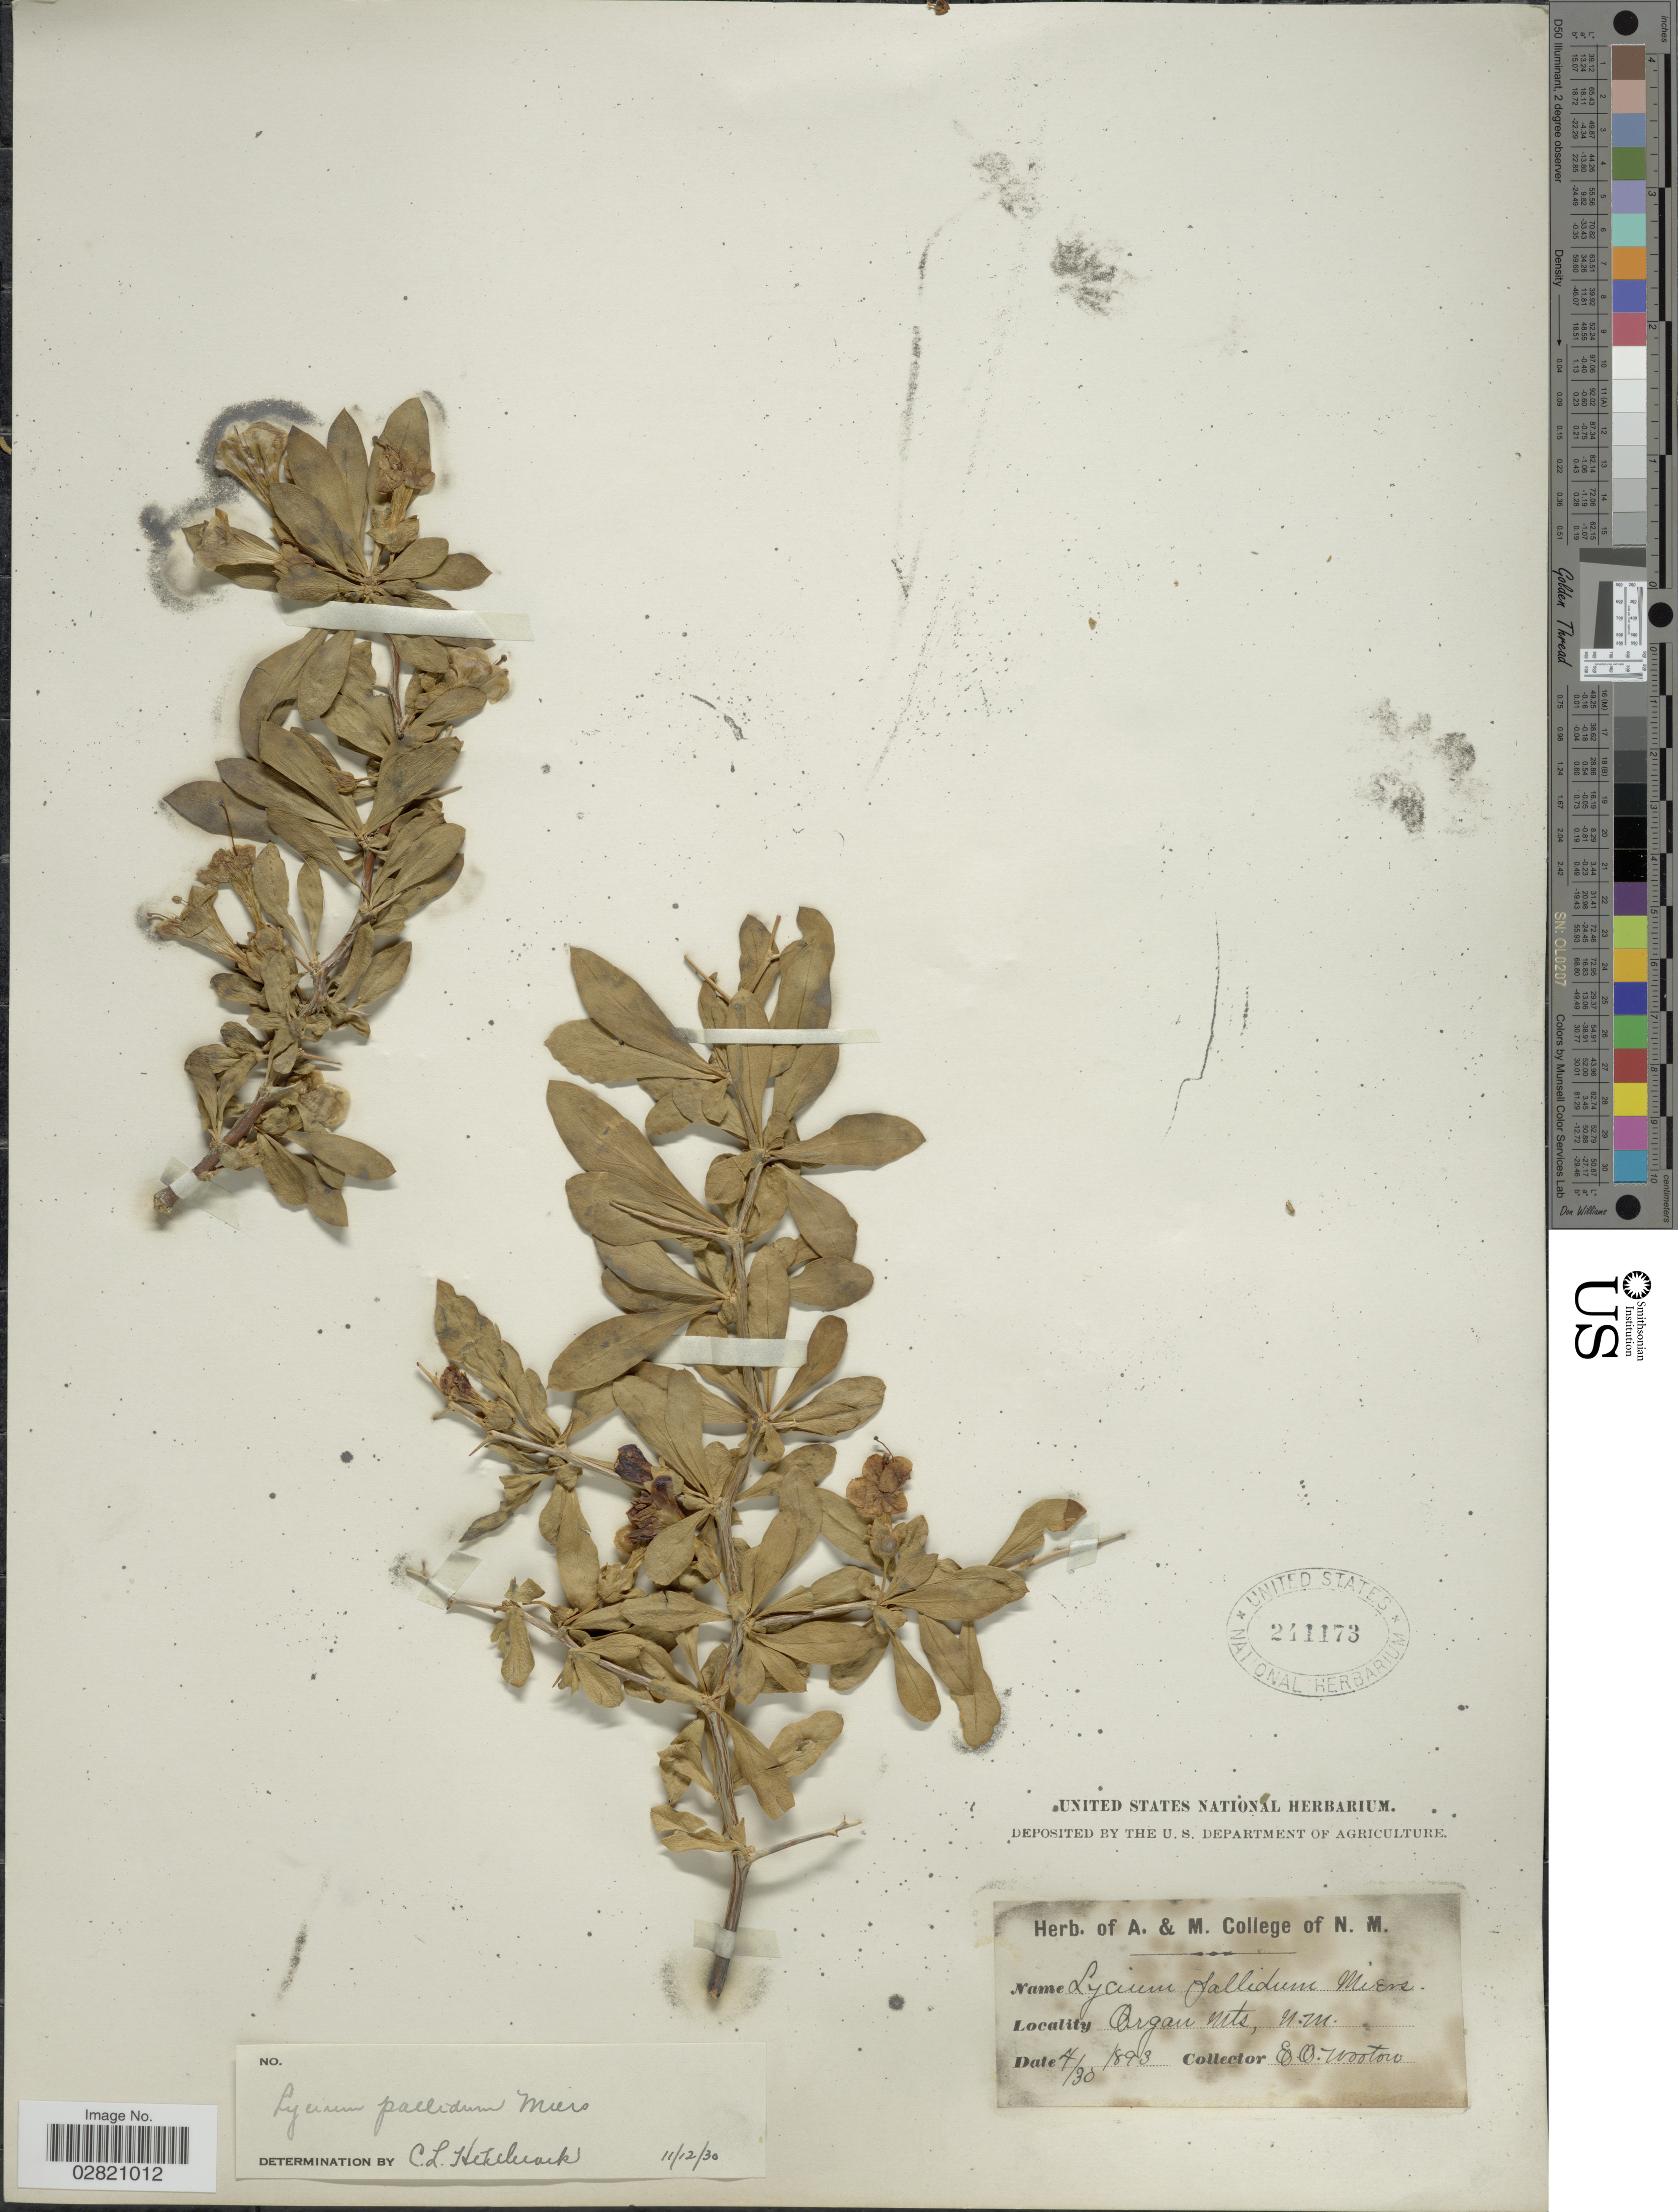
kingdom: Plantae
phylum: Tracheophyta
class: Magnoliopsida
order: Solanales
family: Solanaceae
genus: Lycium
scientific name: Lycium pallidum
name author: Miers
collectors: E. O. Wooton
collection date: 1893-04-30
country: United States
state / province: New Mexico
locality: Organ Mts. N.M.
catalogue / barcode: US 241173